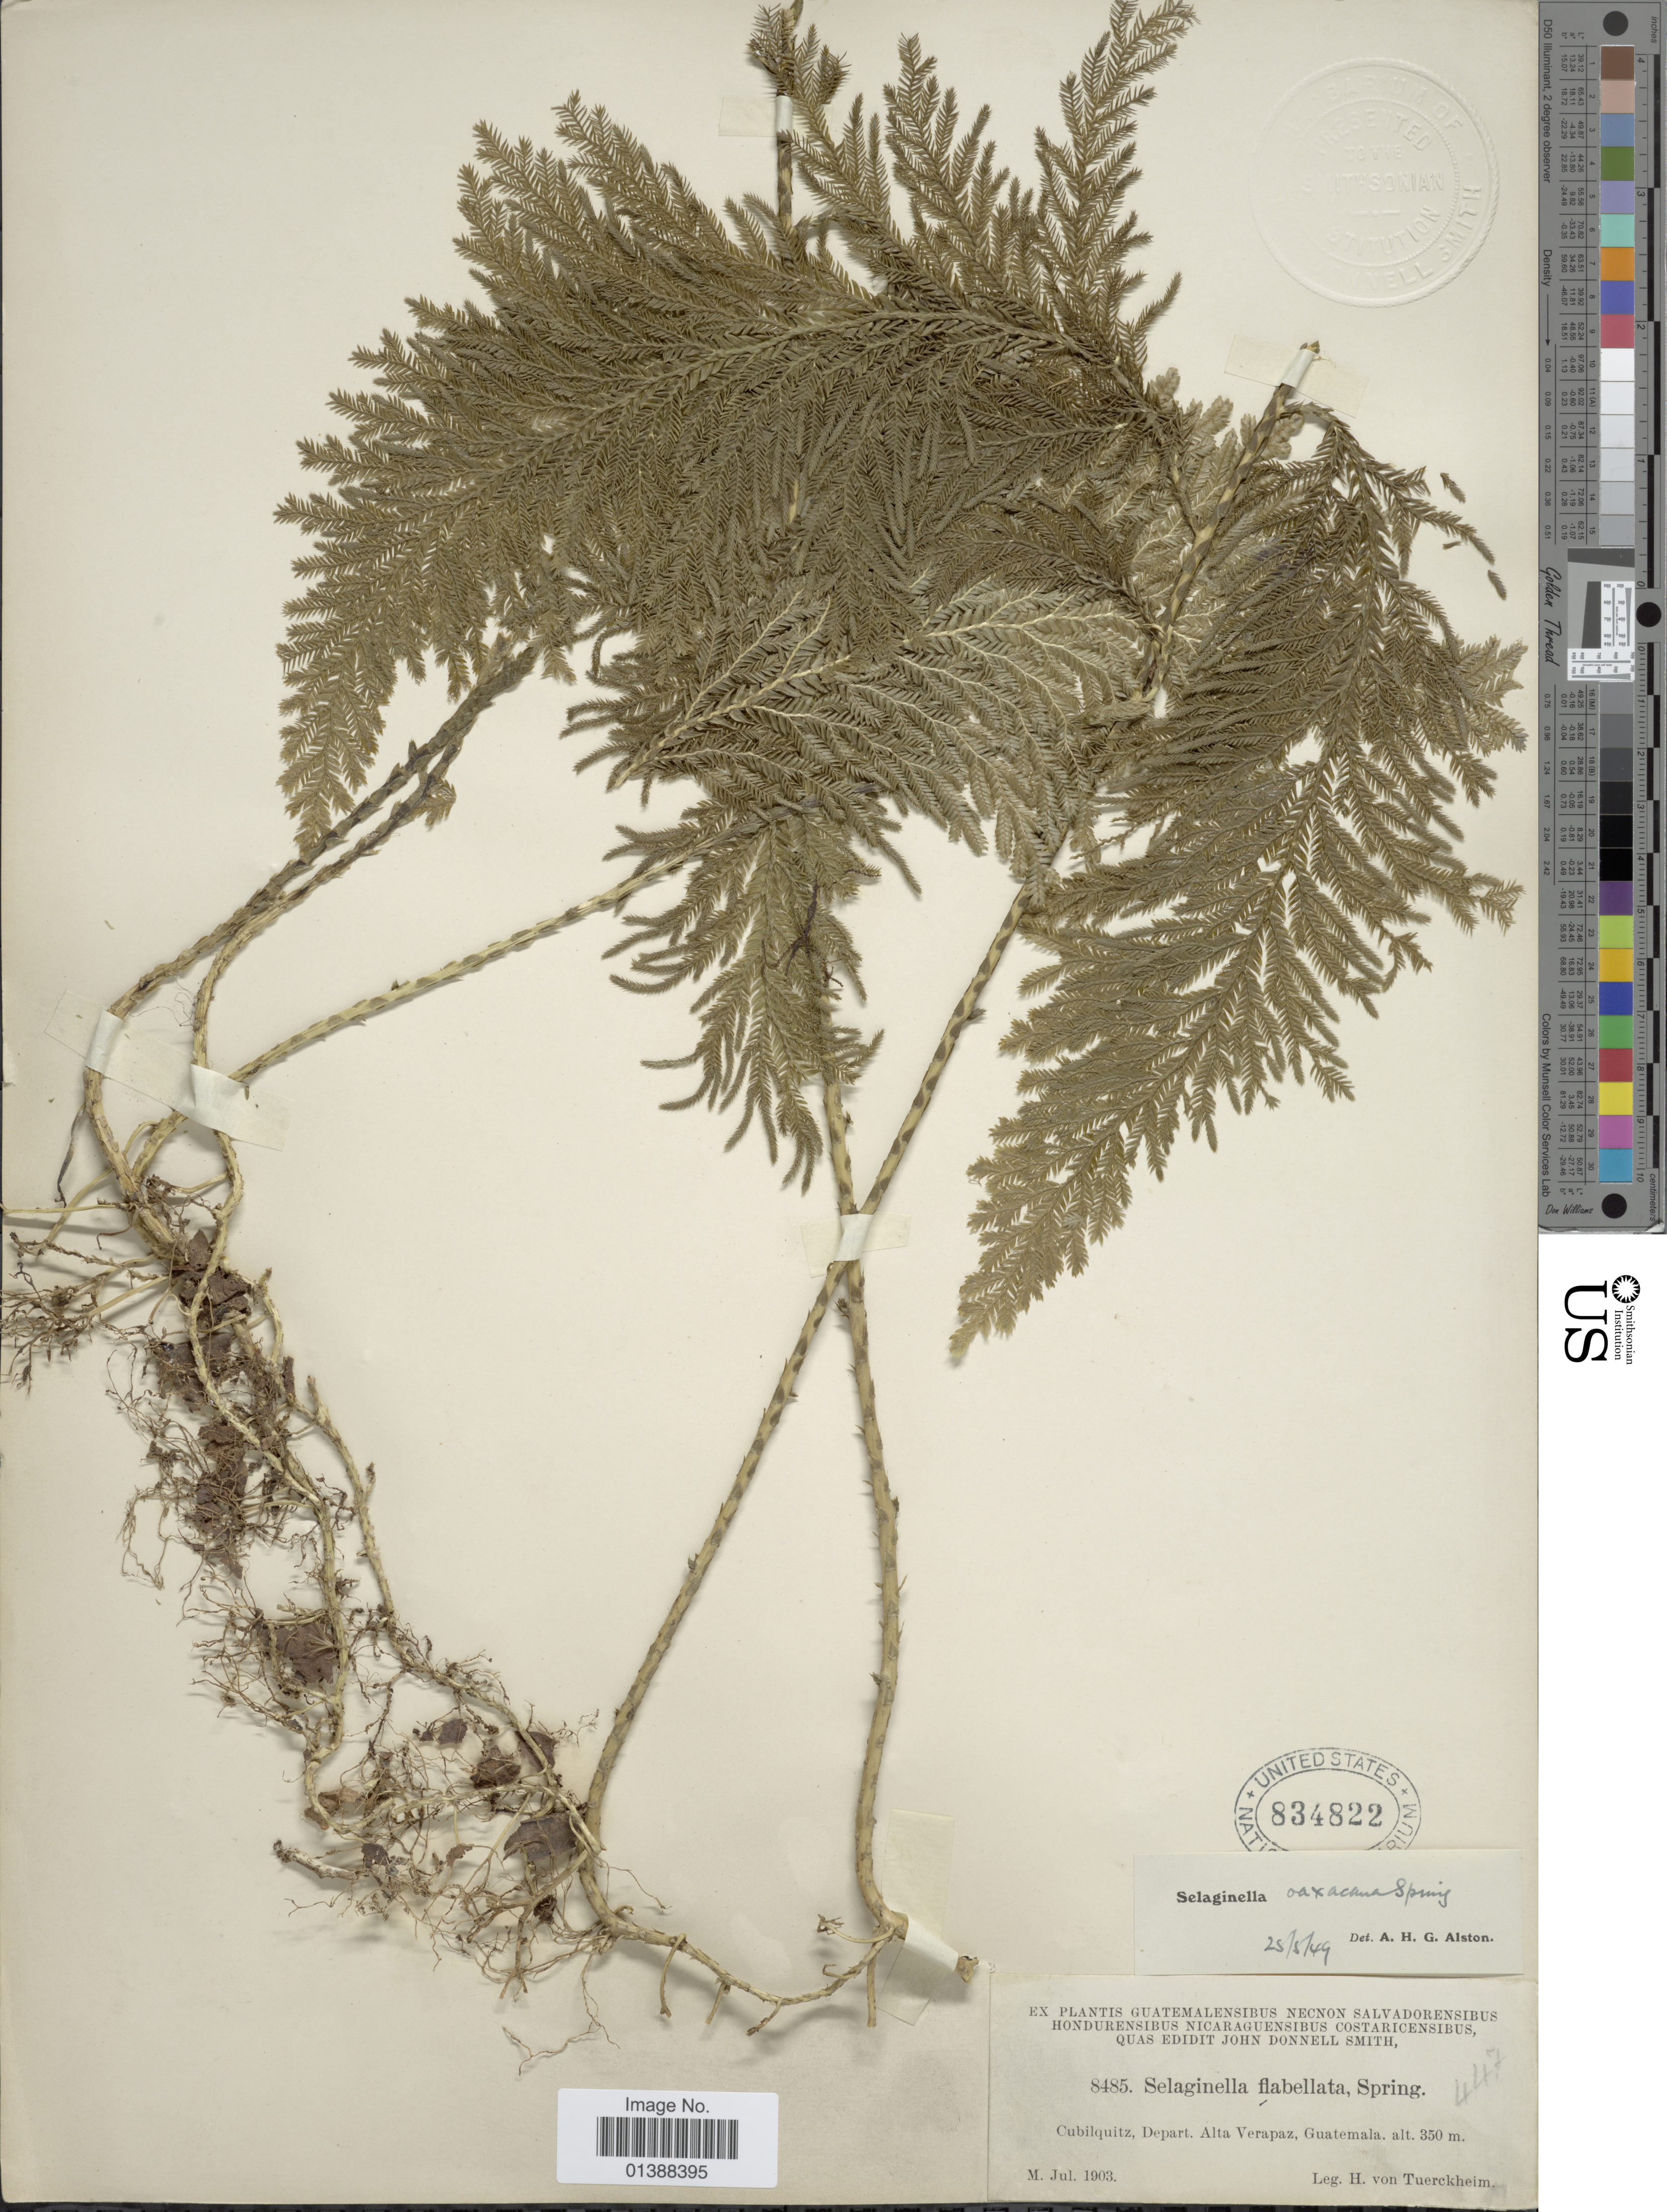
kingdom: Plantae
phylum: Tracheophyta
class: Lycopodiopsida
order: Selaginellales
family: Selaginellaceae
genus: Selaginella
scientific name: Selaginella oaxacana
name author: Spring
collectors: H. von Türckheim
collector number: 8485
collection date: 1903-07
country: Guatemala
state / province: Alta Verapaz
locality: Cubilquitz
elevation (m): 350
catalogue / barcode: US 834822